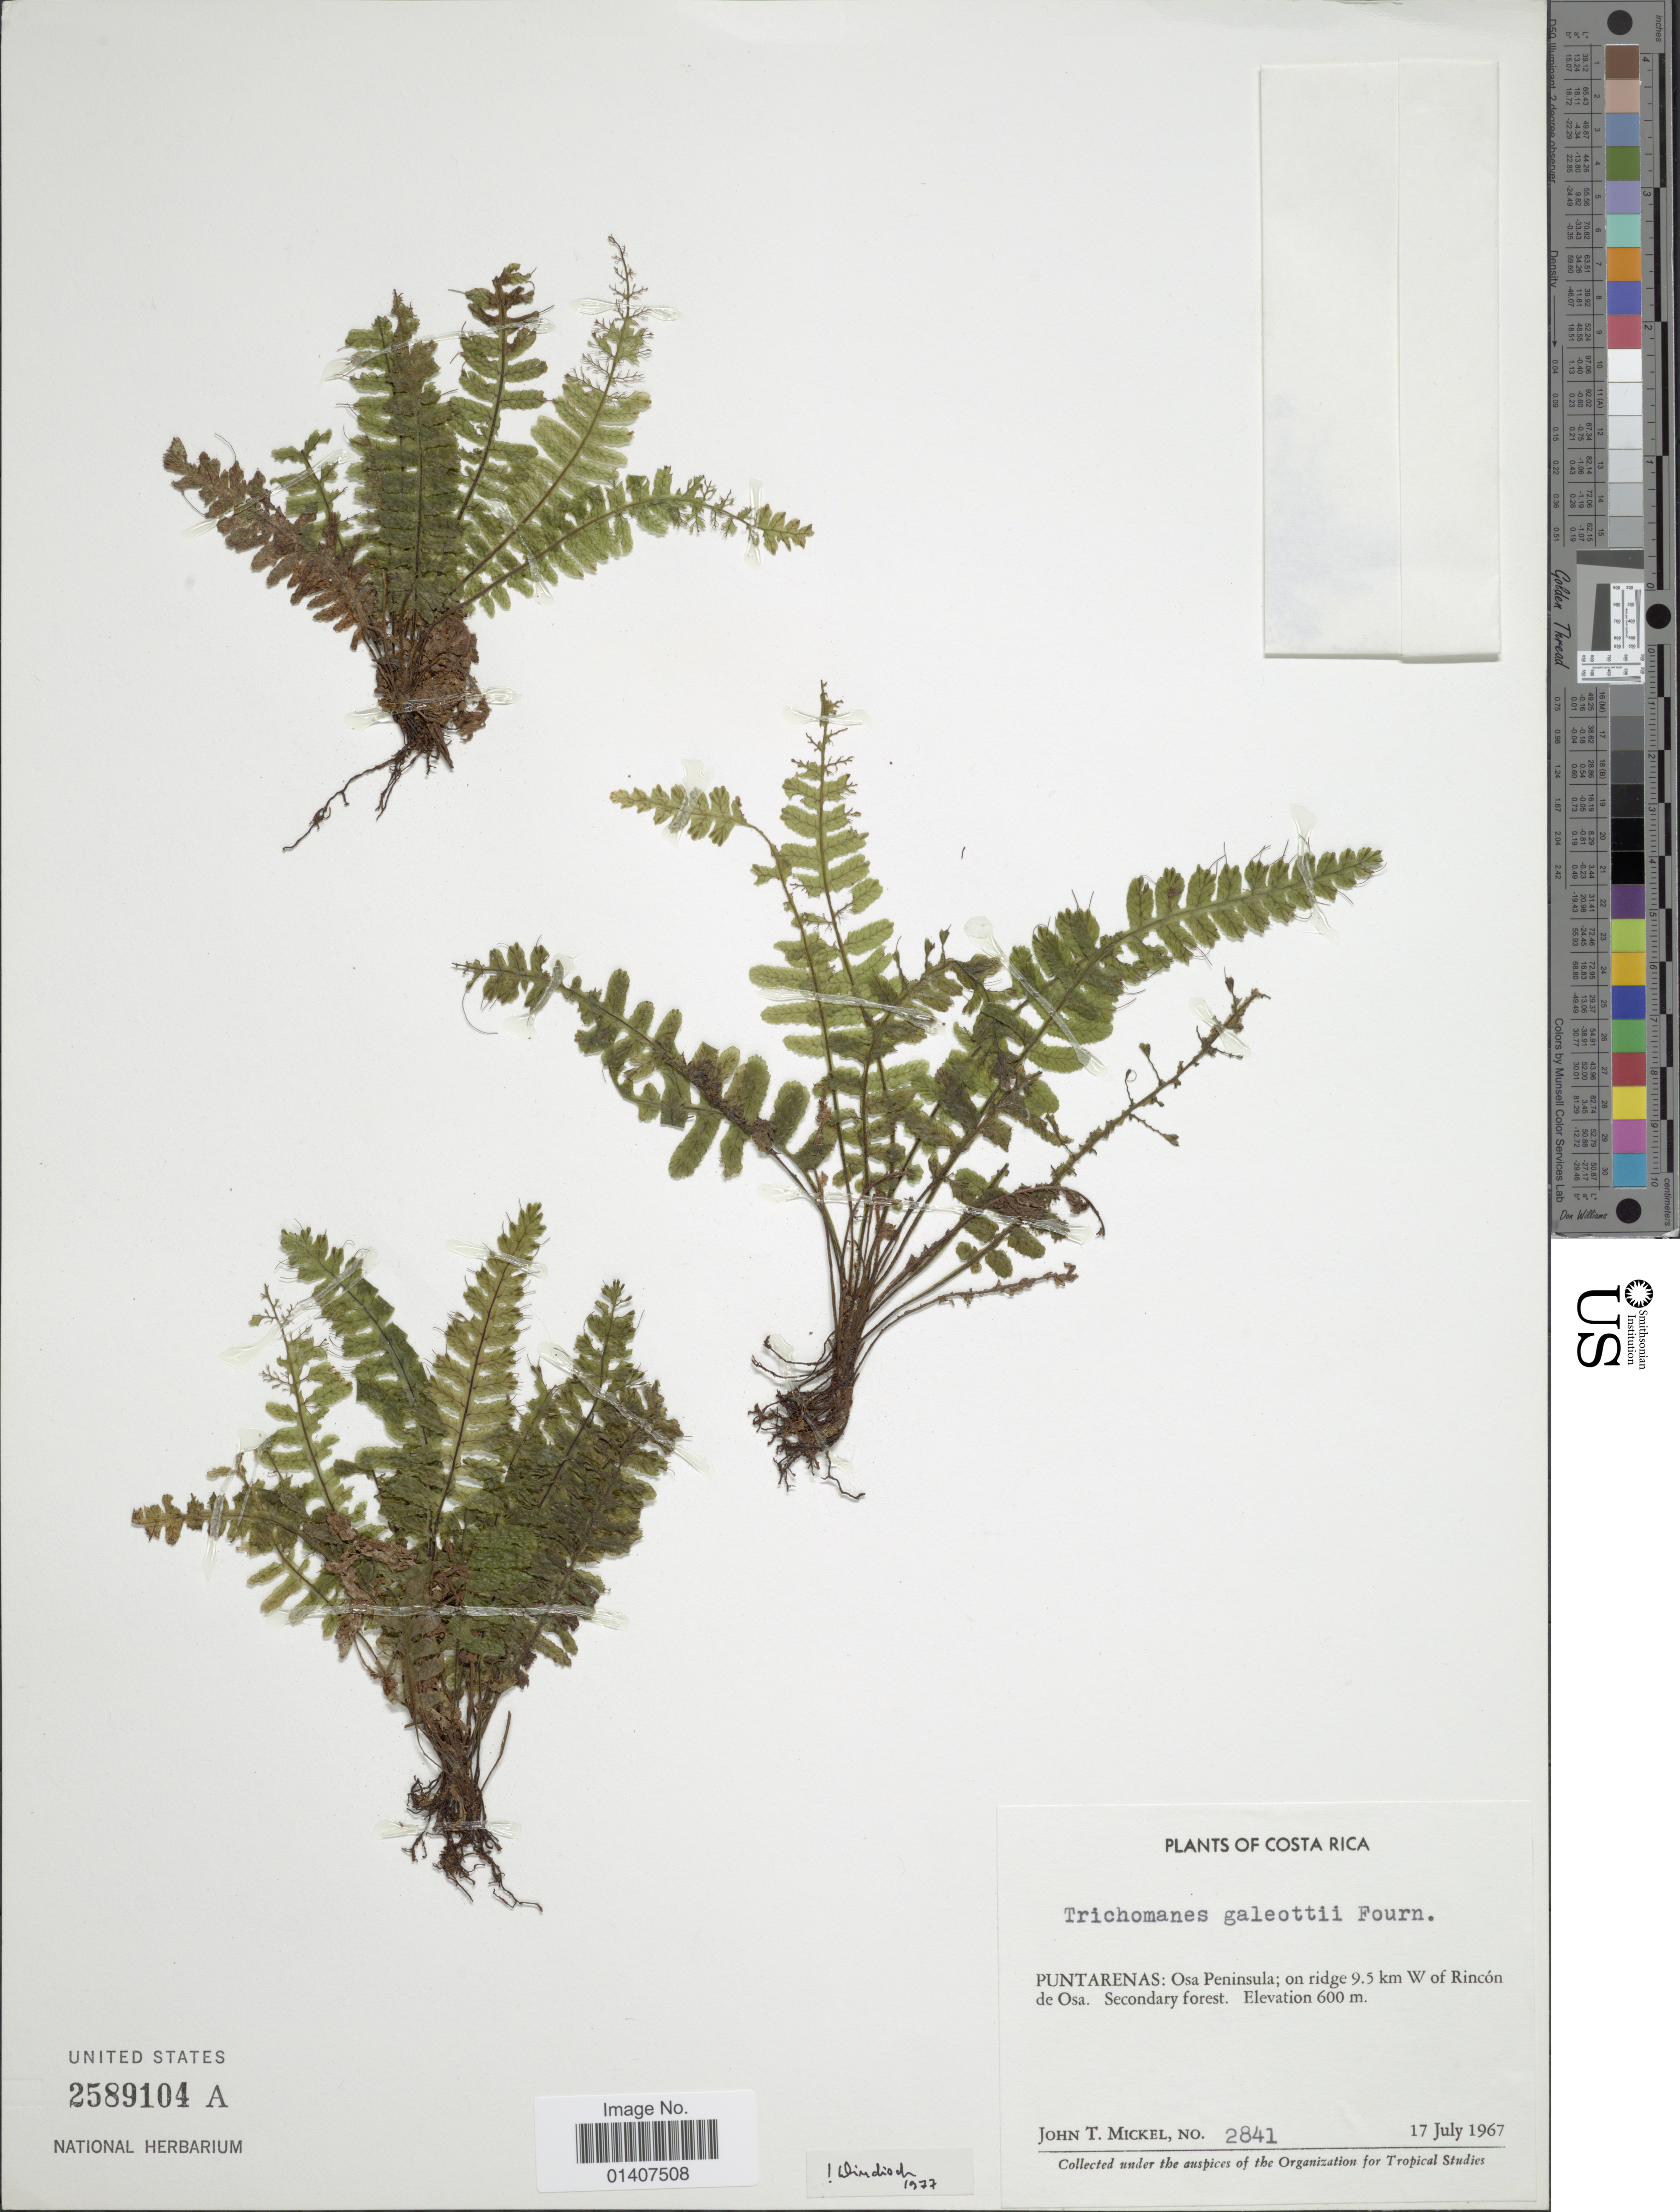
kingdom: Plantae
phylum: Tracheophyta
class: Polypodiopsida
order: Hymenophyllales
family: Hymenophyllaceae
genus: Trichomanes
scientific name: Trichomanes galeottii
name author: E. Fourn.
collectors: J. T. Mickel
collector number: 2841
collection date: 1967-07-17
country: Costa Rica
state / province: Puntarenas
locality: Puntarenas: Osa Peninsula; on ridge 9.5 km W of Rincón de Osa, secondary forest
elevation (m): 600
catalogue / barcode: US 2589104A